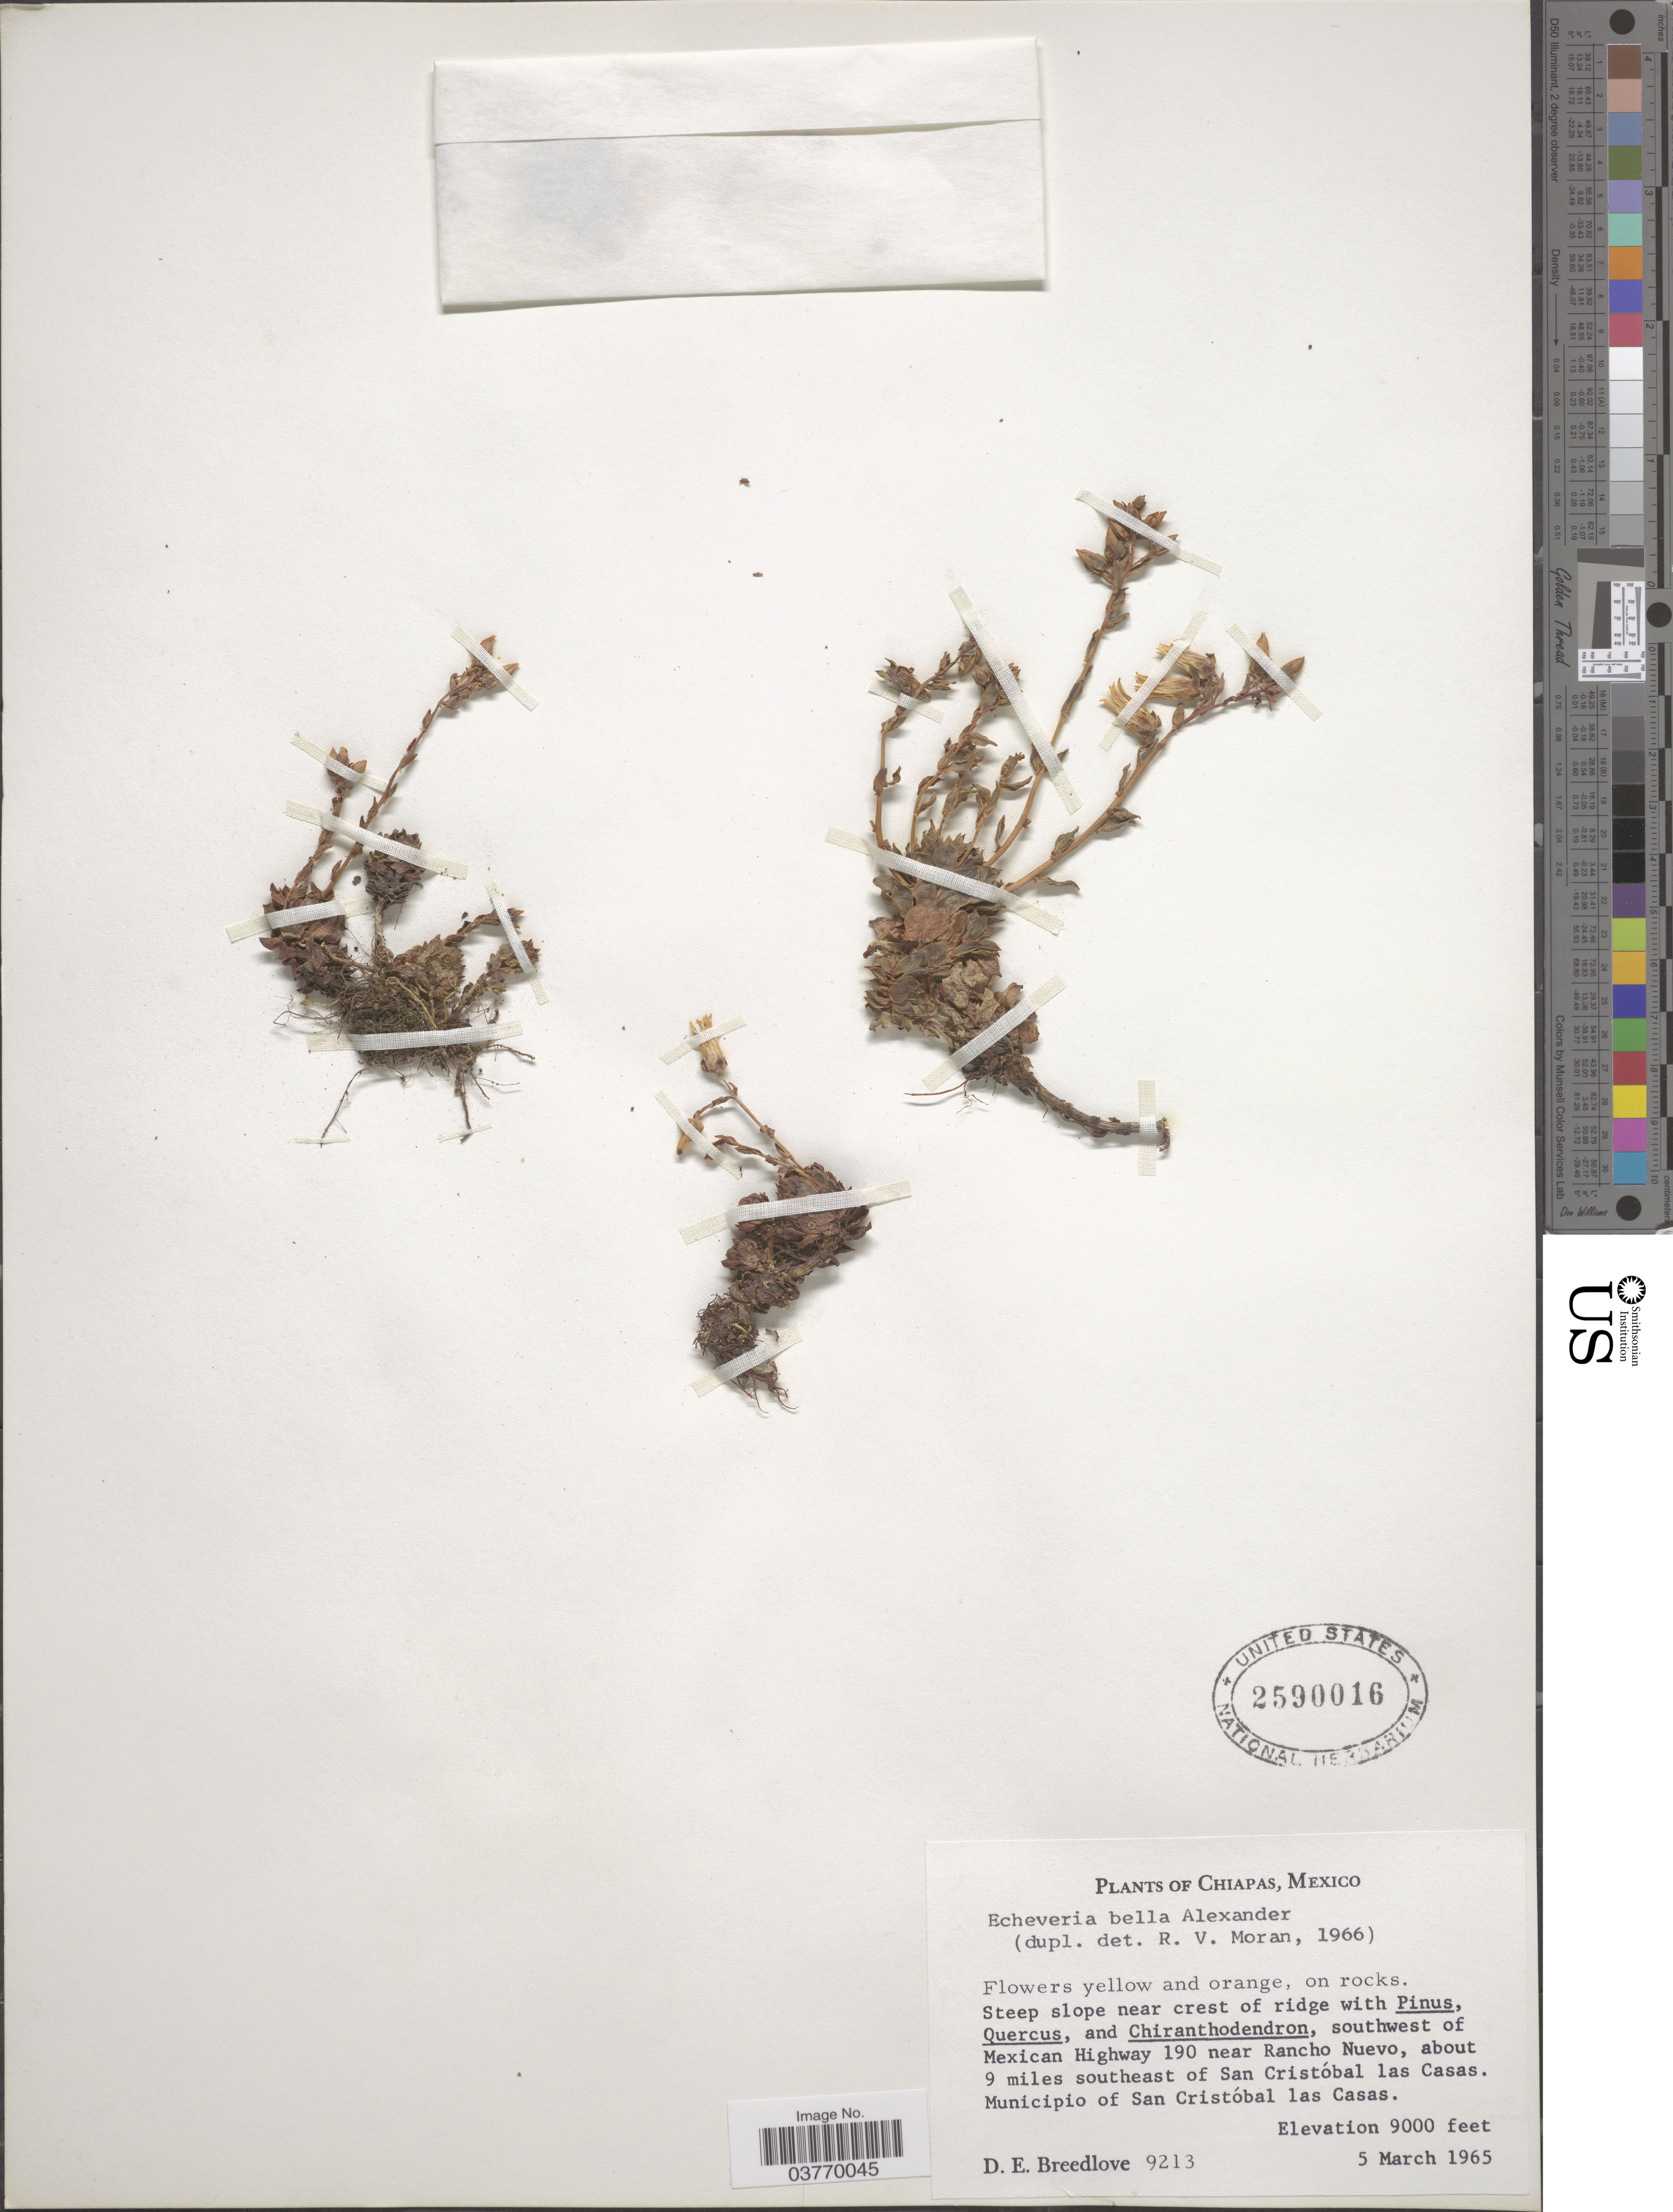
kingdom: Plantae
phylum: Tracheophyta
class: Magnoliopsida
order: Saxifragales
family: Crassulaceae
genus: Echeveria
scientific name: Echeveria bella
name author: Alexander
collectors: D. E. Breedlove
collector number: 9213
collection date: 1965-03-05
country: Mexico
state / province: Chiapas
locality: Southwest of Mexican Highway 190 near Rancho Nuevo, about 9 miles southeast of San Cristóbal las Casas. Municipio of San Cristóbal las Casas.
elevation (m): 2743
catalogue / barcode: US 2590016